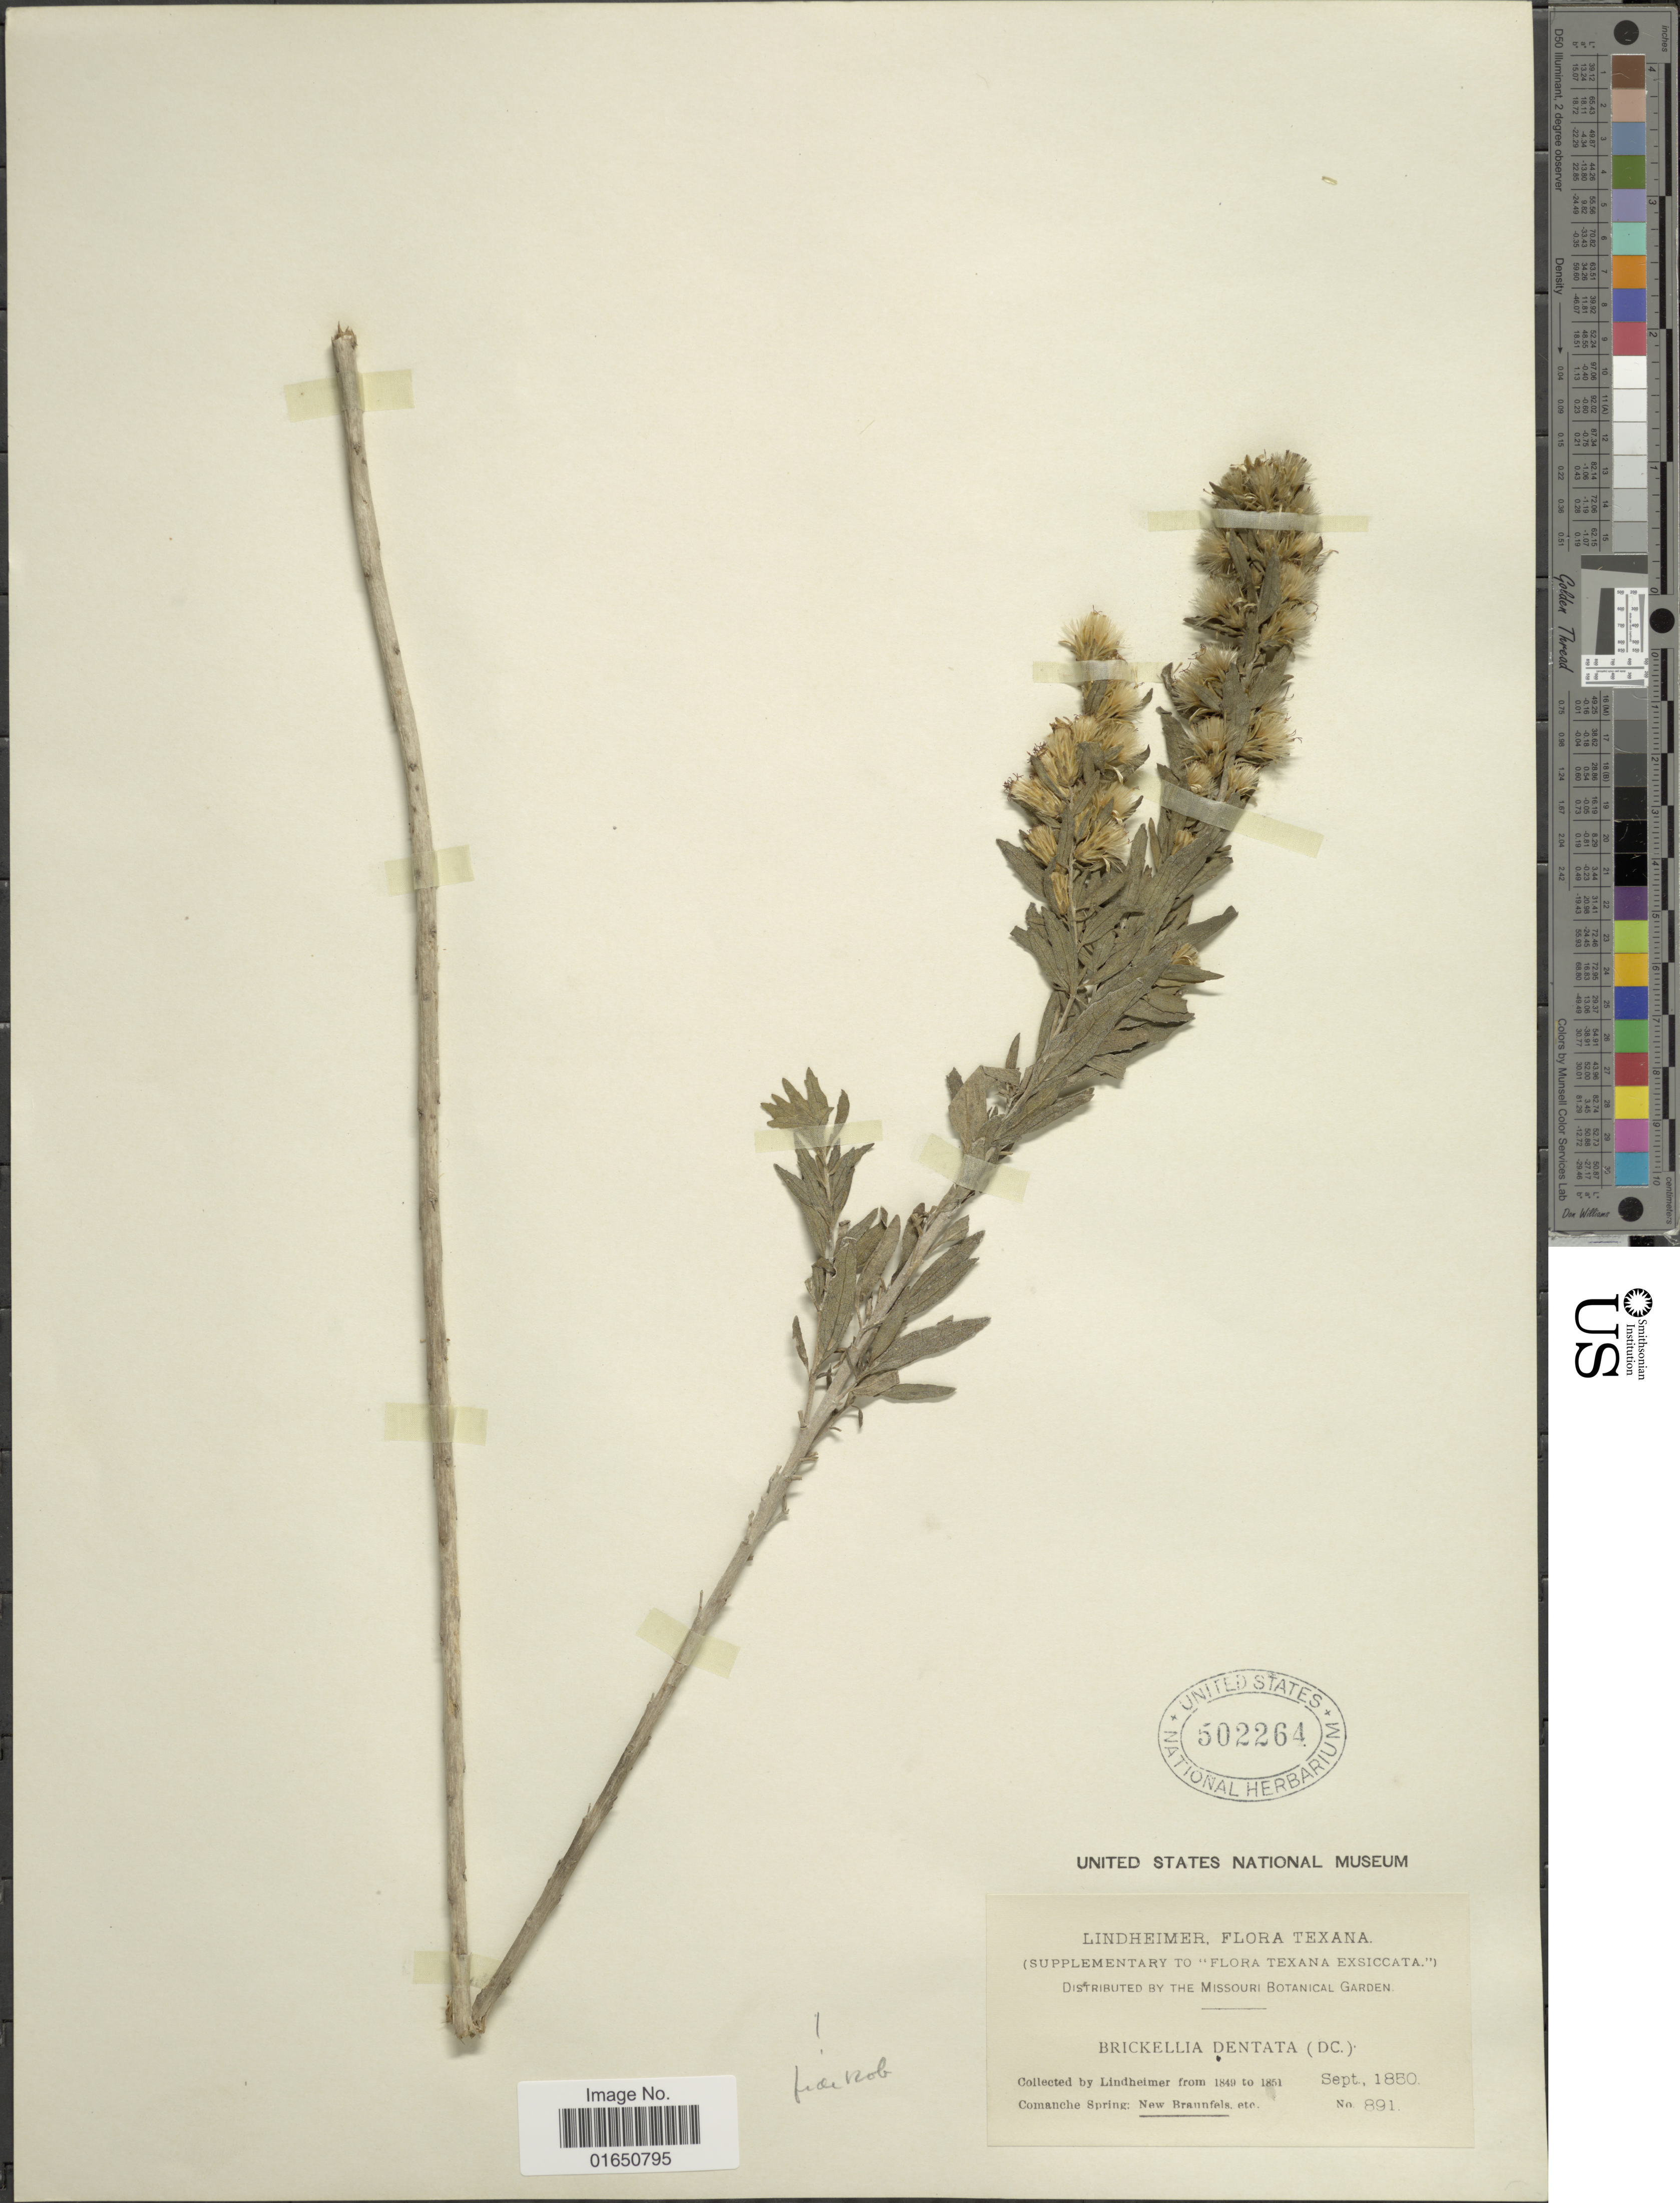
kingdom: Plantae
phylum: Tracheophyta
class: Magnoliopsida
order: Asterales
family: Asteraceae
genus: Brickellia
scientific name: Brickellia dentata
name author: (DC.) Sch. Bip.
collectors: -. Lindheimer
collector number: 891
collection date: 1850-09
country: United States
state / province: Texas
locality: Comanche Spring: New Braunfels etc.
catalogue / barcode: US 502264